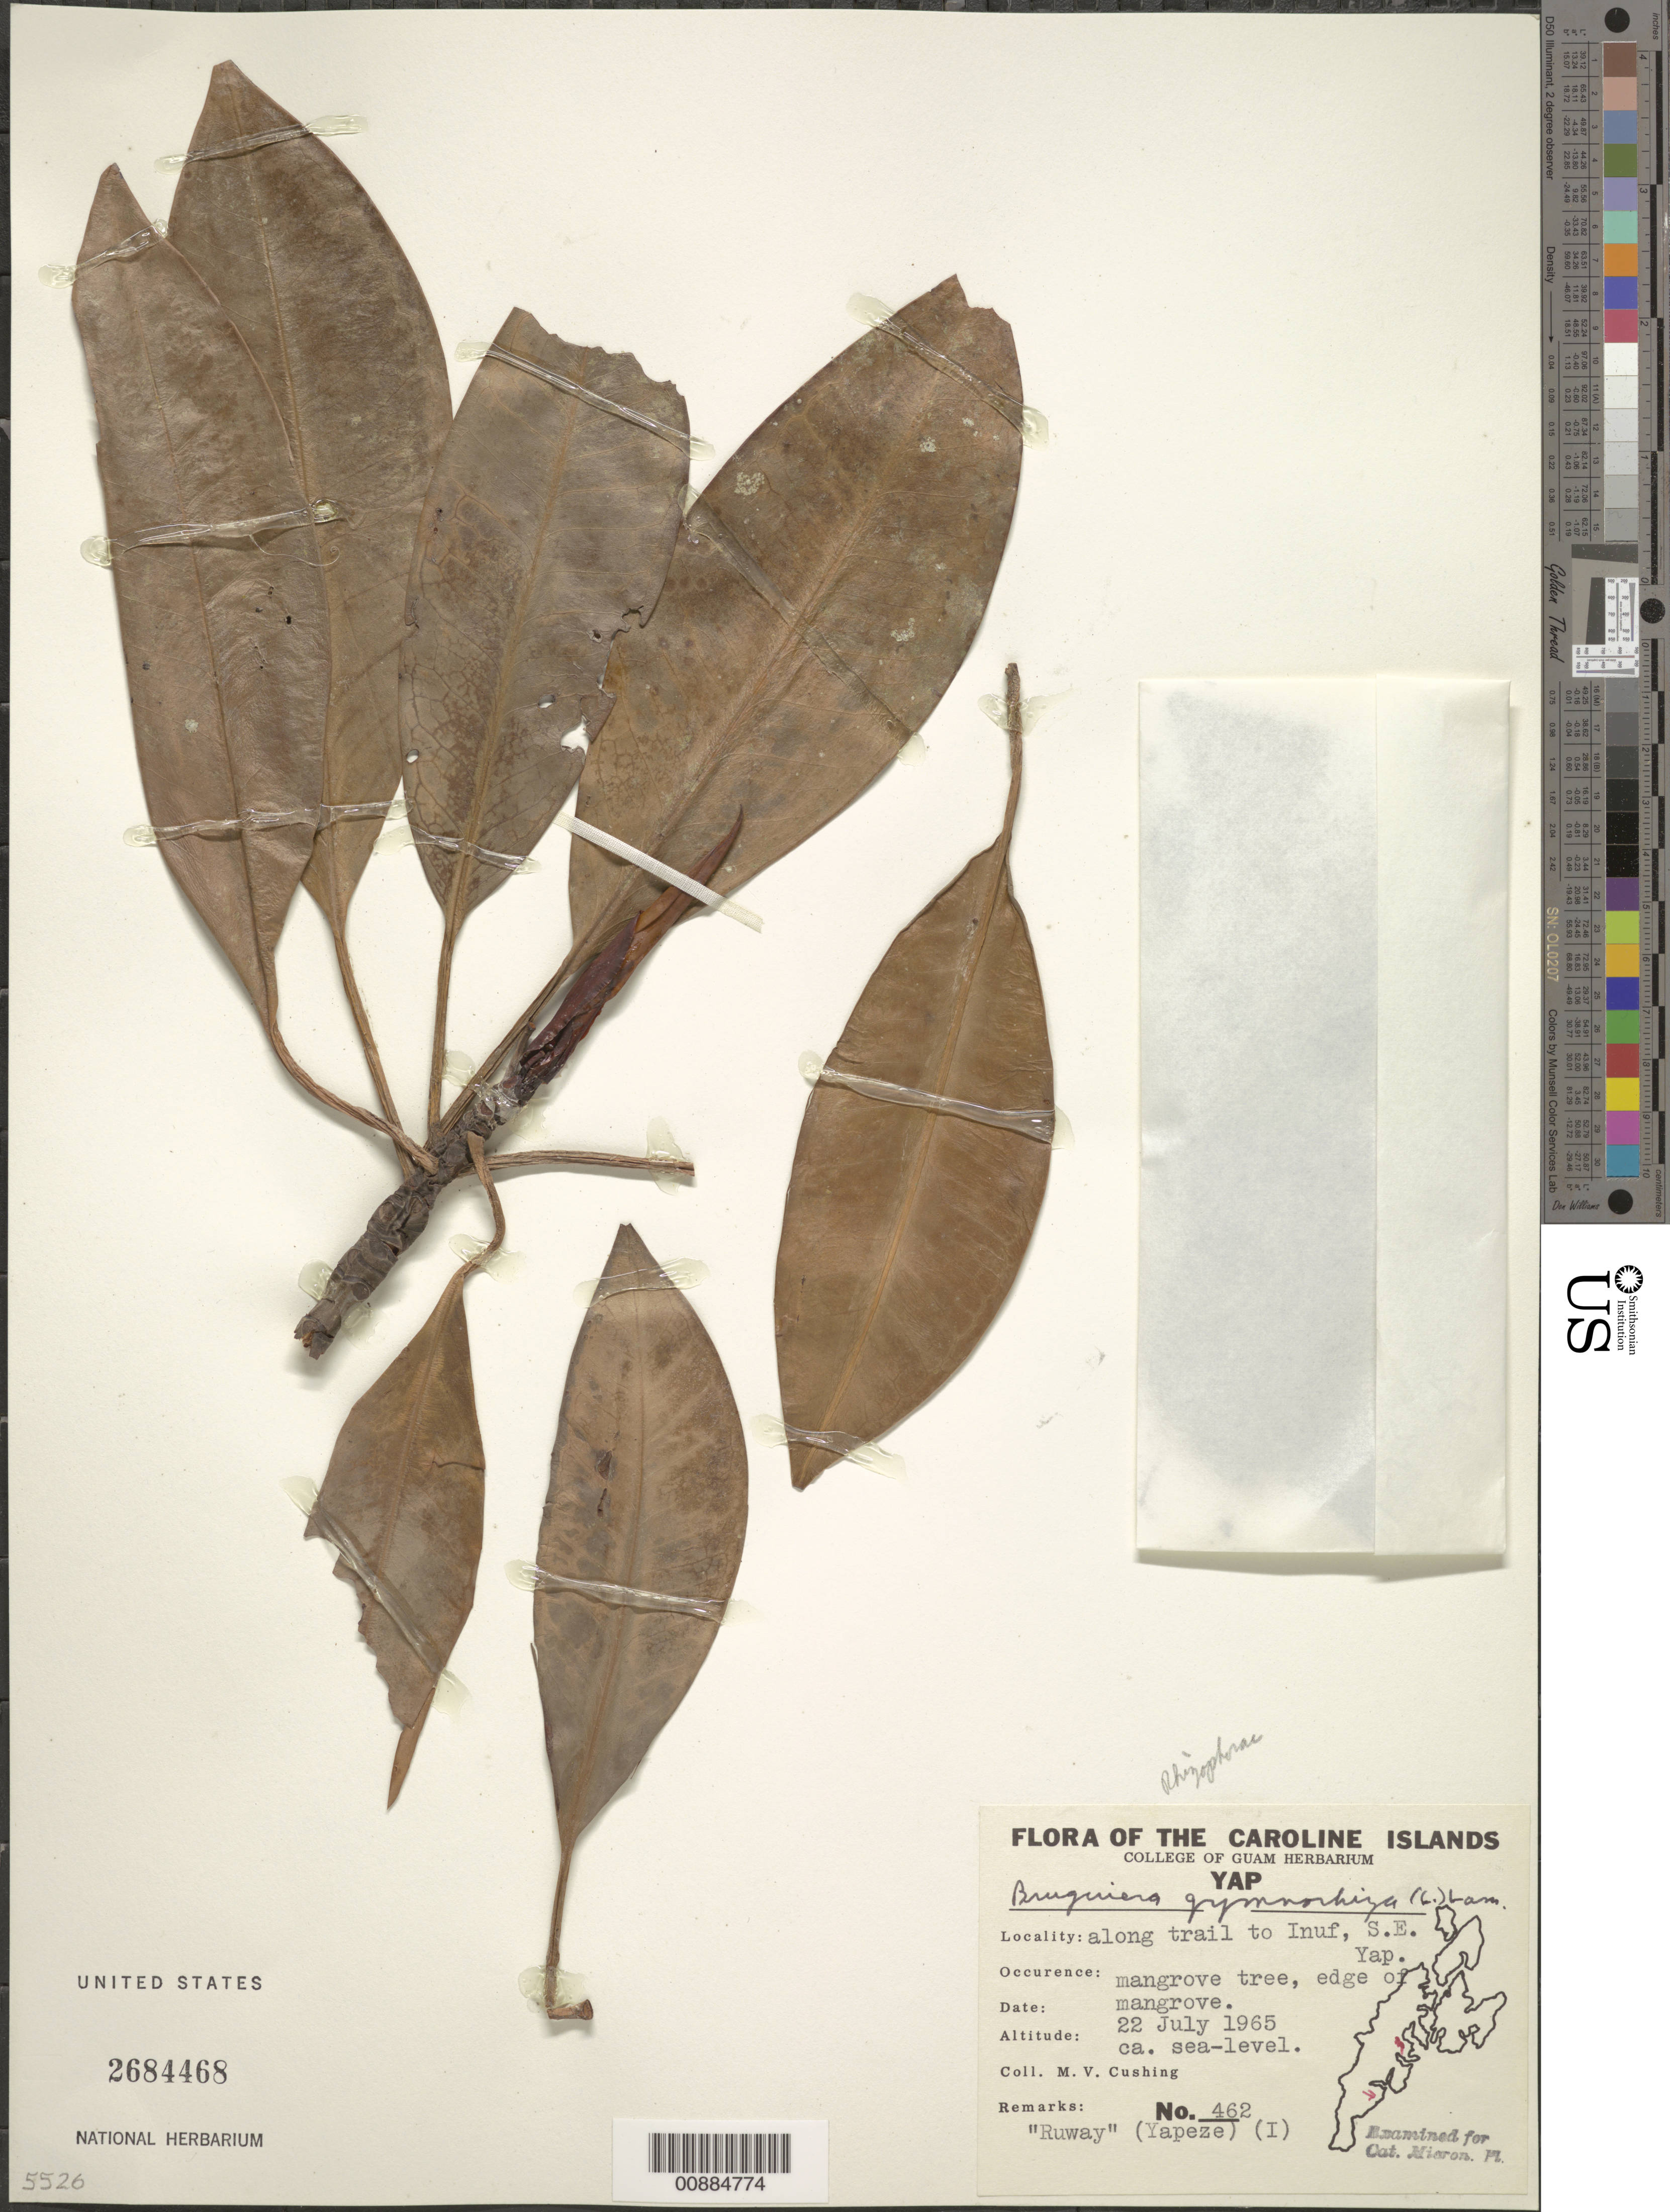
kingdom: Plantae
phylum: Tracheophyta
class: Magnoliopsida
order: Malpighiales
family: Rhizophoraceae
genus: Bruguiera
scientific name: Bruguiera gymnorhiza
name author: (L.) Savigny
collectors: M. V. Cushing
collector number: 462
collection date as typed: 22 Jul 1965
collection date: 1965-07-22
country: Micronesia, Federated States of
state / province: Yap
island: Yap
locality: Along trail to Inuf.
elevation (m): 0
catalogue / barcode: US 2684468